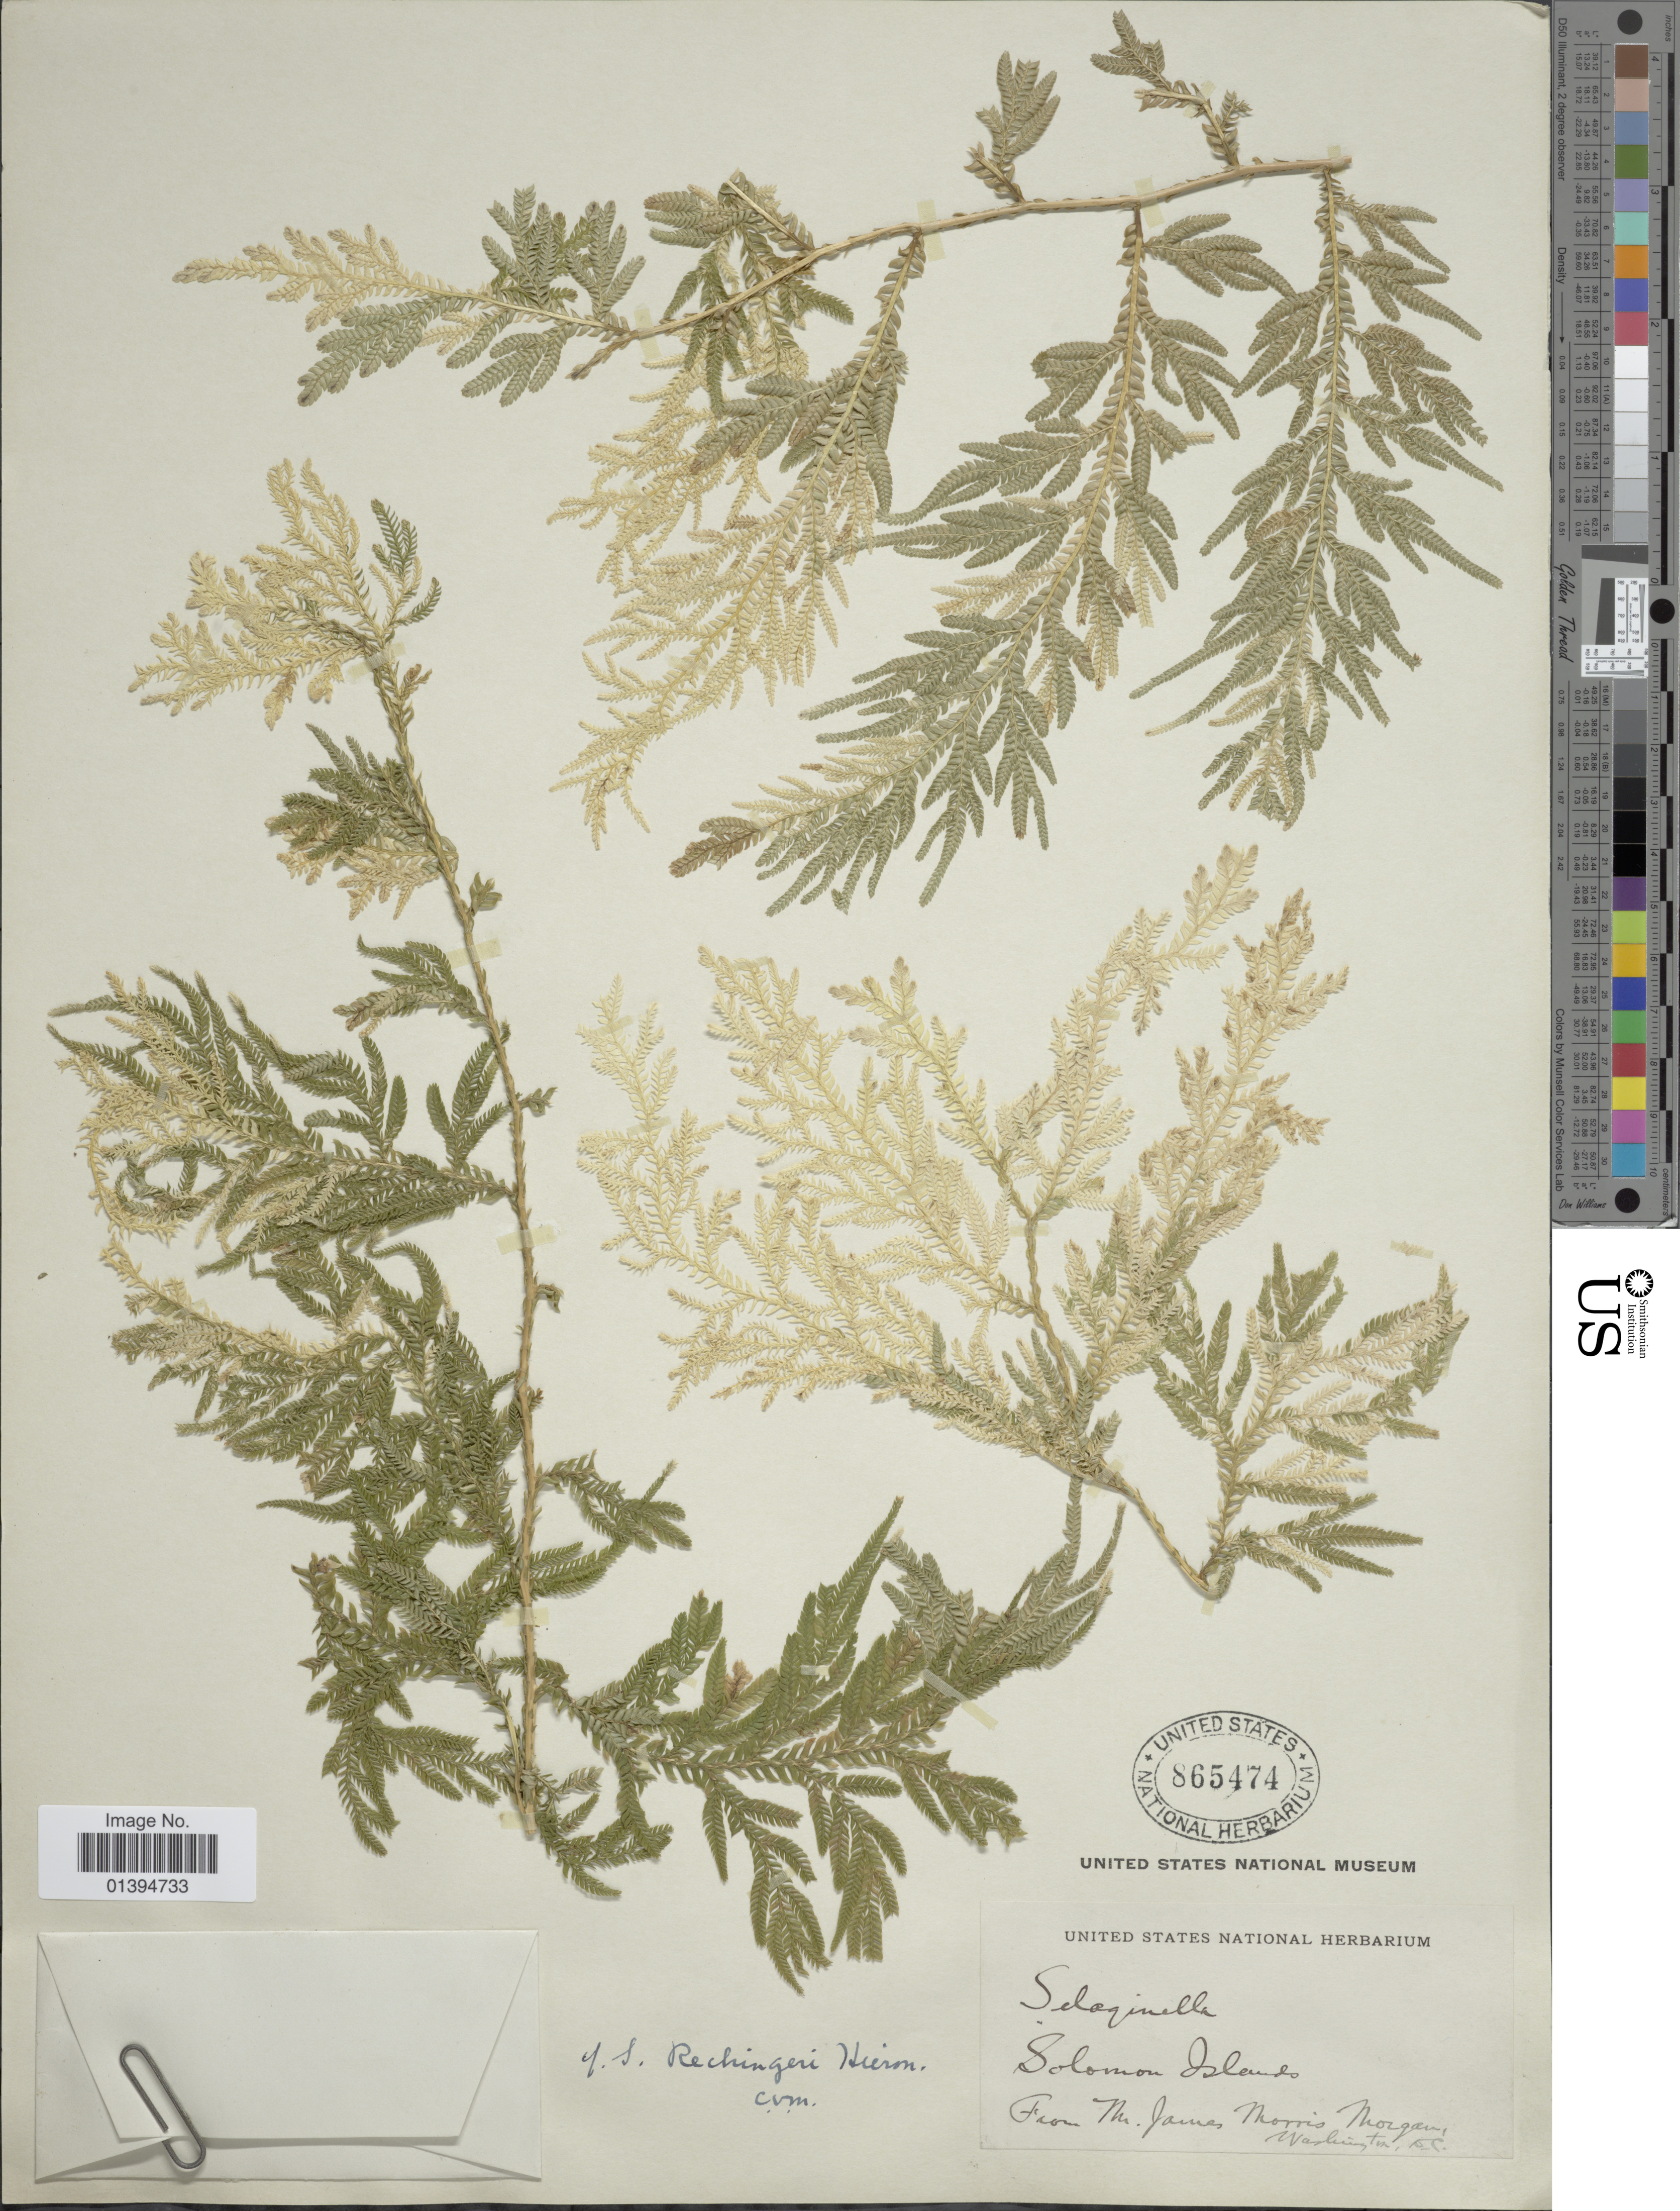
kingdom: Plantae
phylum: Tracheophyta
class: Lycopodiopsida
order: Selaginellales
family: Selaginellaceae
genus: Selaginella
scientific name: Selaginella rechingeri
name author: Hieron.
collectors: J. Morgan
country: Solomon Islands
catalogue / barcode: US 865474